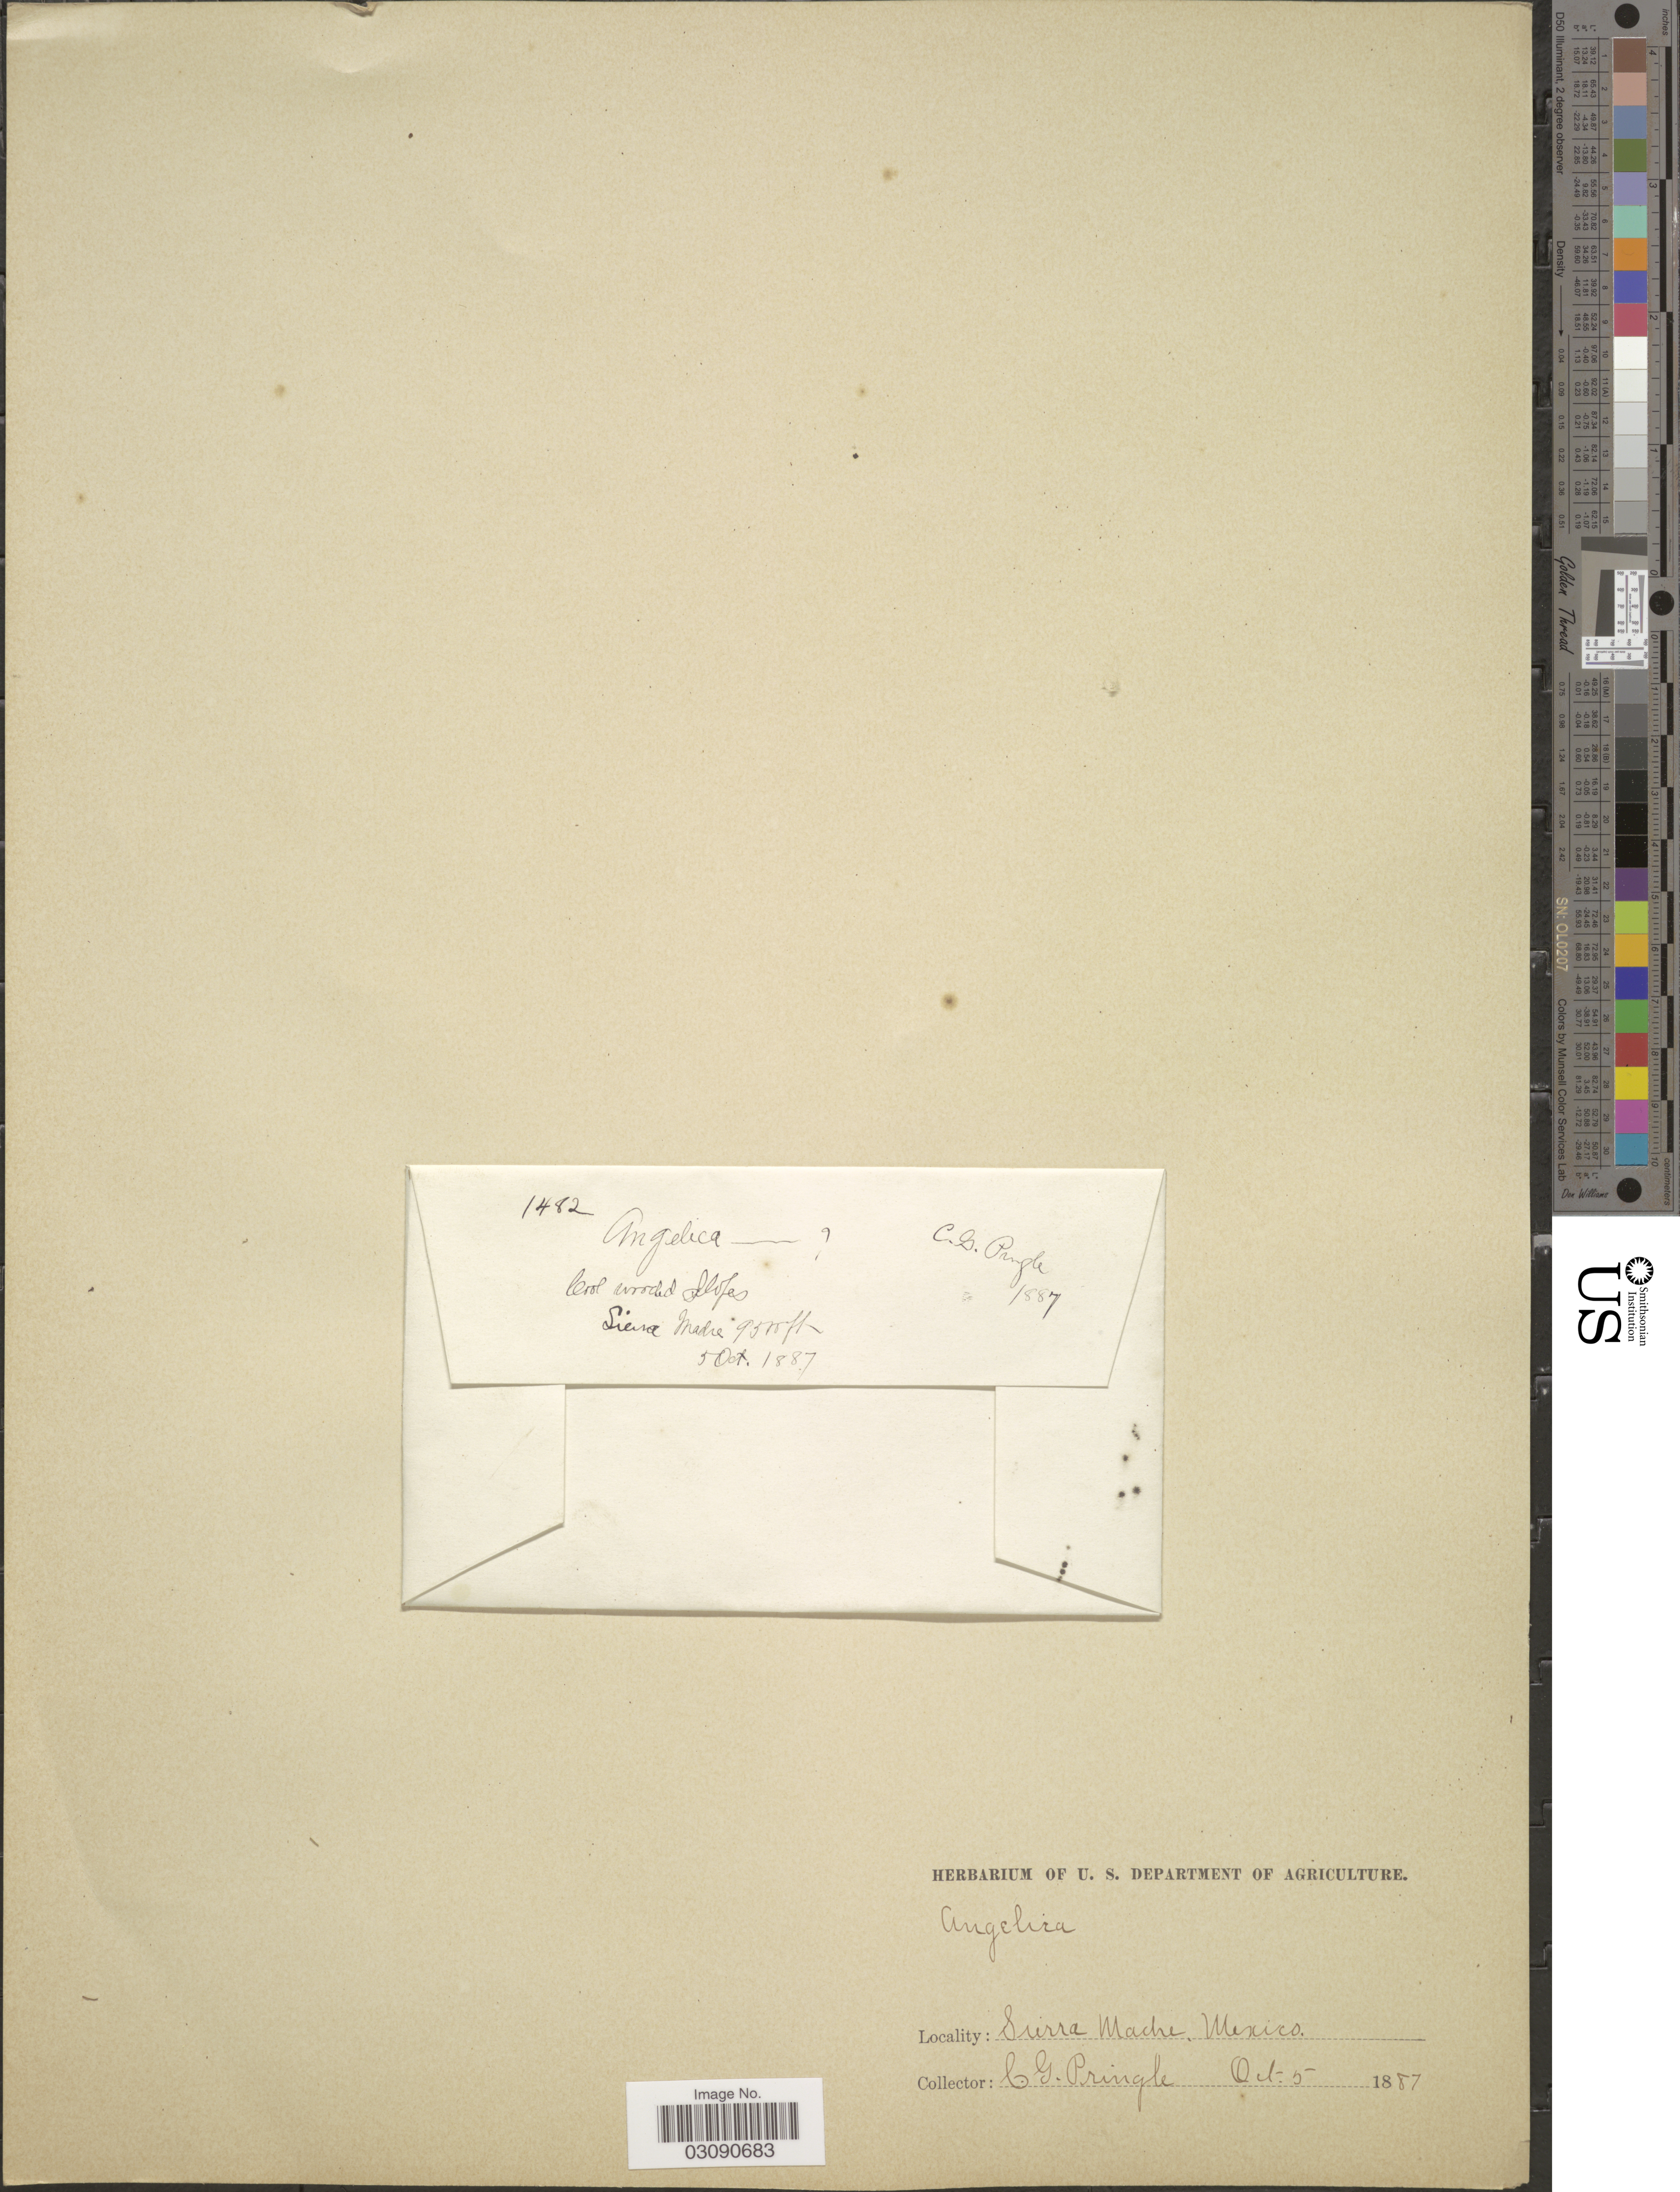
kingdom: Plantae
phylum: Tracheophyta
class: Magnoliopsida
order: Apiales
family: Apiaceae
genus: Angelica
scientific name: Angelica sp.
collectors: C. G. Pringle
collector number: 1482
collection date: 1887-10-05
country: Mexico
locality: Sierra Madre.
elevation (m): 2896